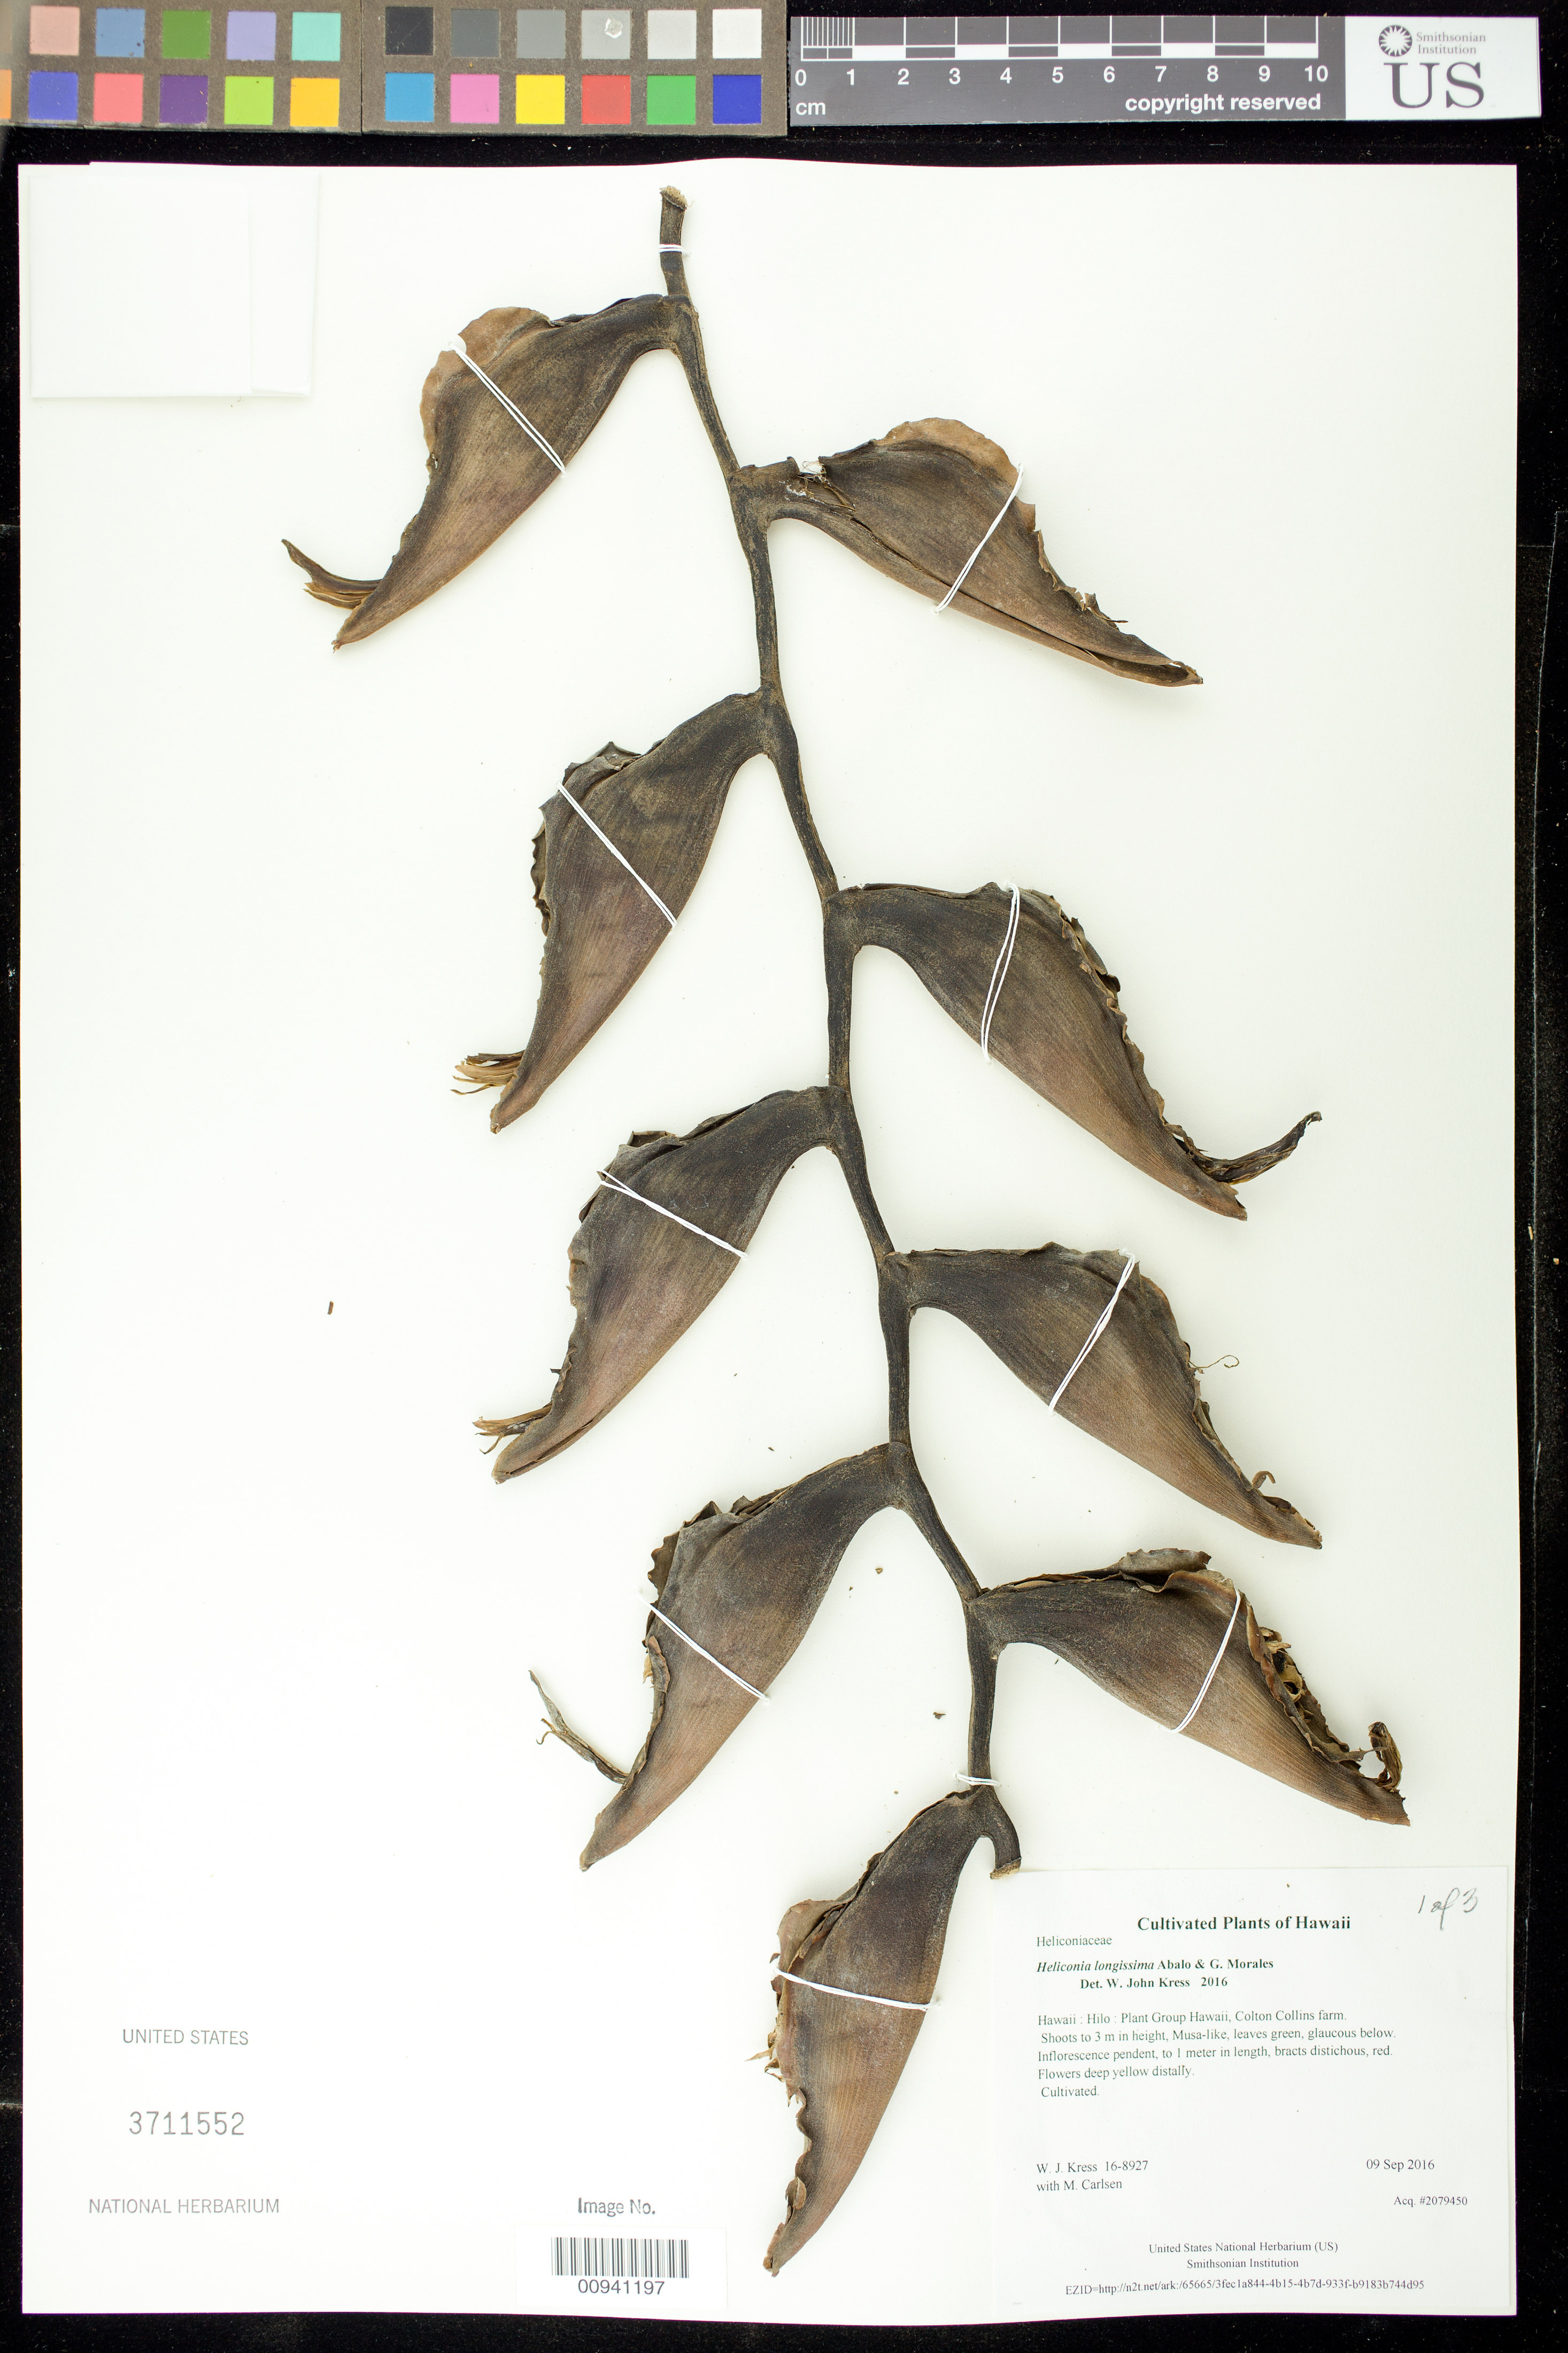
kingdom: Plantae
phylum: Tracheophyta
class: Liliopsida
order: Zingiberales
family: Heliconiaceae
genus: Heliconia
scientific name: Heliconia longissima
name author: Abalo & G. Morales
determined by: Kress, W. J., (US), Smithsonian Institution - National Museum of Natural History (UNITED STATES)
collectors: W. J. Kress & M. M. Carlsen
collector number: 16-8927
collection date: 2016-09-09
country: United States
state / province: Hawaii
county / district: Hawaii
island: Hawaii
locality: Plant Group Hawaii, Colton Collins farm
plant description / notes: Frozen tissue stored in Biorepository at AG5NO27; dried tissue stored at AG5NO28.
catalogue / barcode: US 3711552